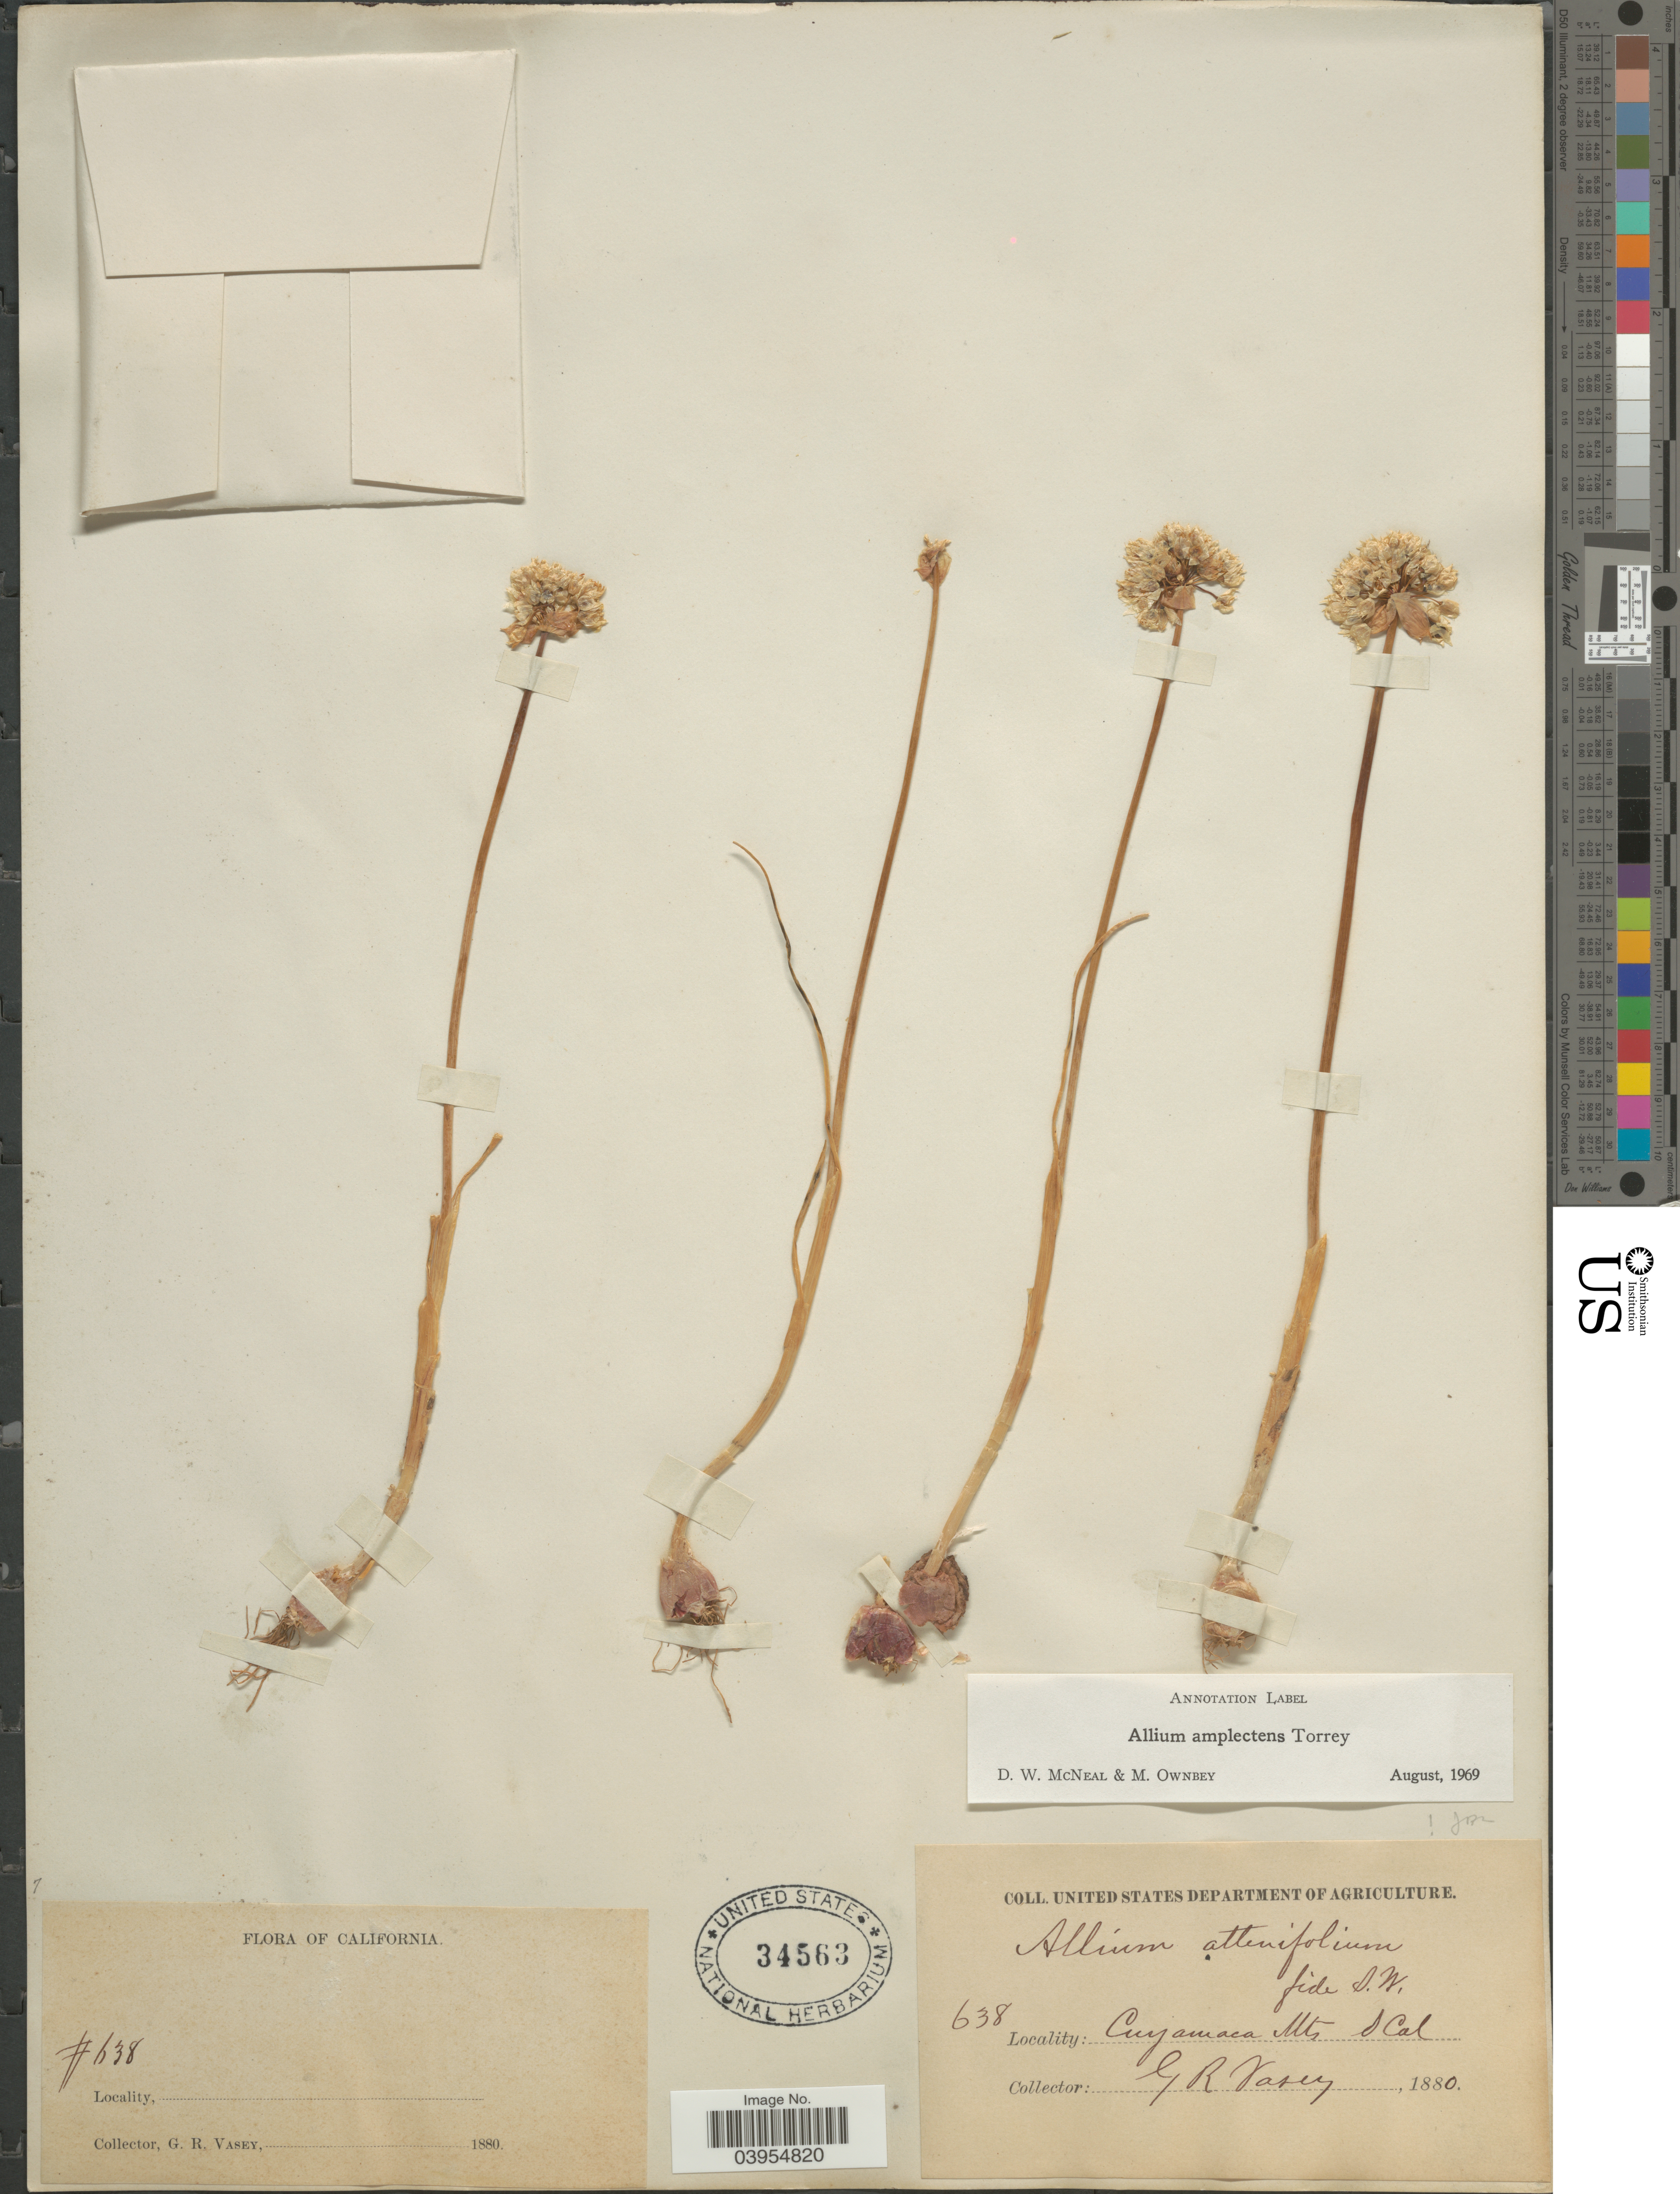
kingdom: Plantae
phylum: Tracheophyta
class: Liliopsida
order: Asparagales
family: Amaryllidaceae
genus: Allium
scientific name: Allium amplectens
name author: Torr.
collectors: G. R. Vasey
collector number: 638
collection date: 1880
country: United States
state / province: California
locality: Cuyamaca Mts.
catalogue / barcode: US 34563